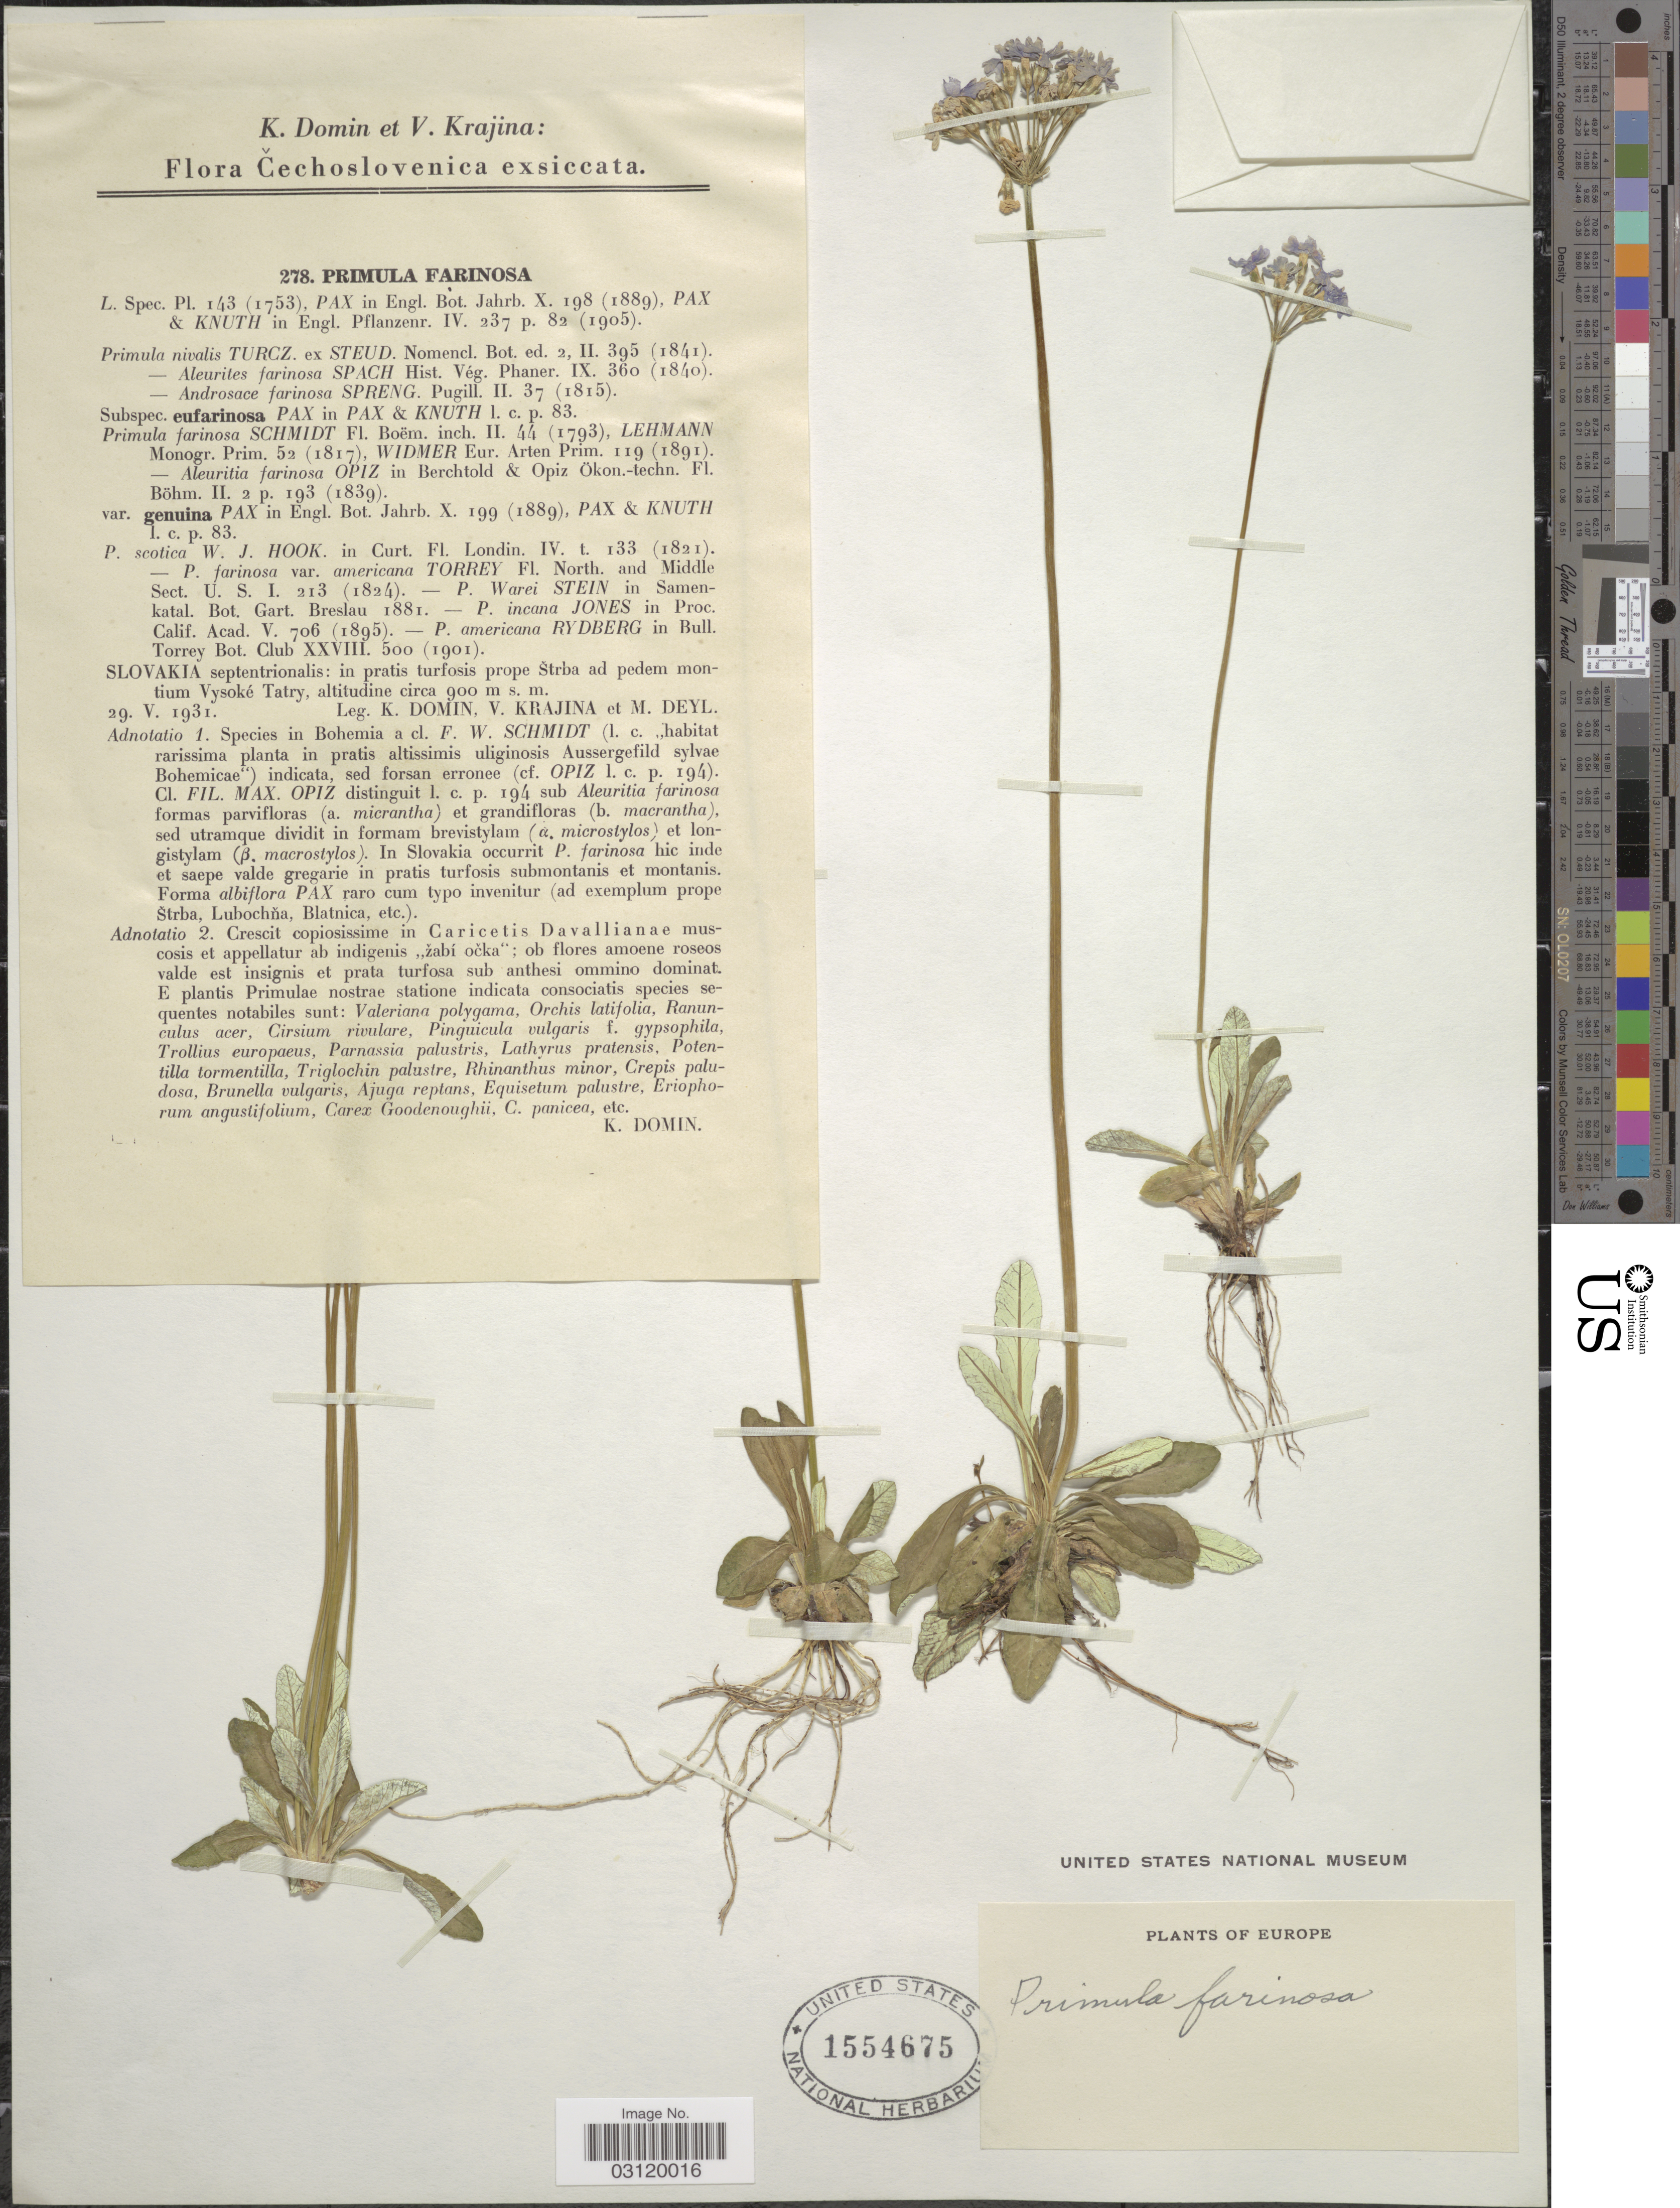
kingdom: Plantae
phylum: Tracheophyta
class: Magnoliopsida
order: Ericales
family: Primulaceae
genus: Primula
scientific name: Primula farinosa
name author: L.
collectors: K. Domin, V. Krajina & M. Deyl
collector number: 278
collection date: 1931-05-29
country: Slovakia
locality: Slovakia septentrionalis: in pratis turfosis prope Strba ad pedem montium Vysoké Tatry.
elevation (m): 900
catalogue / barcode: US 1554675